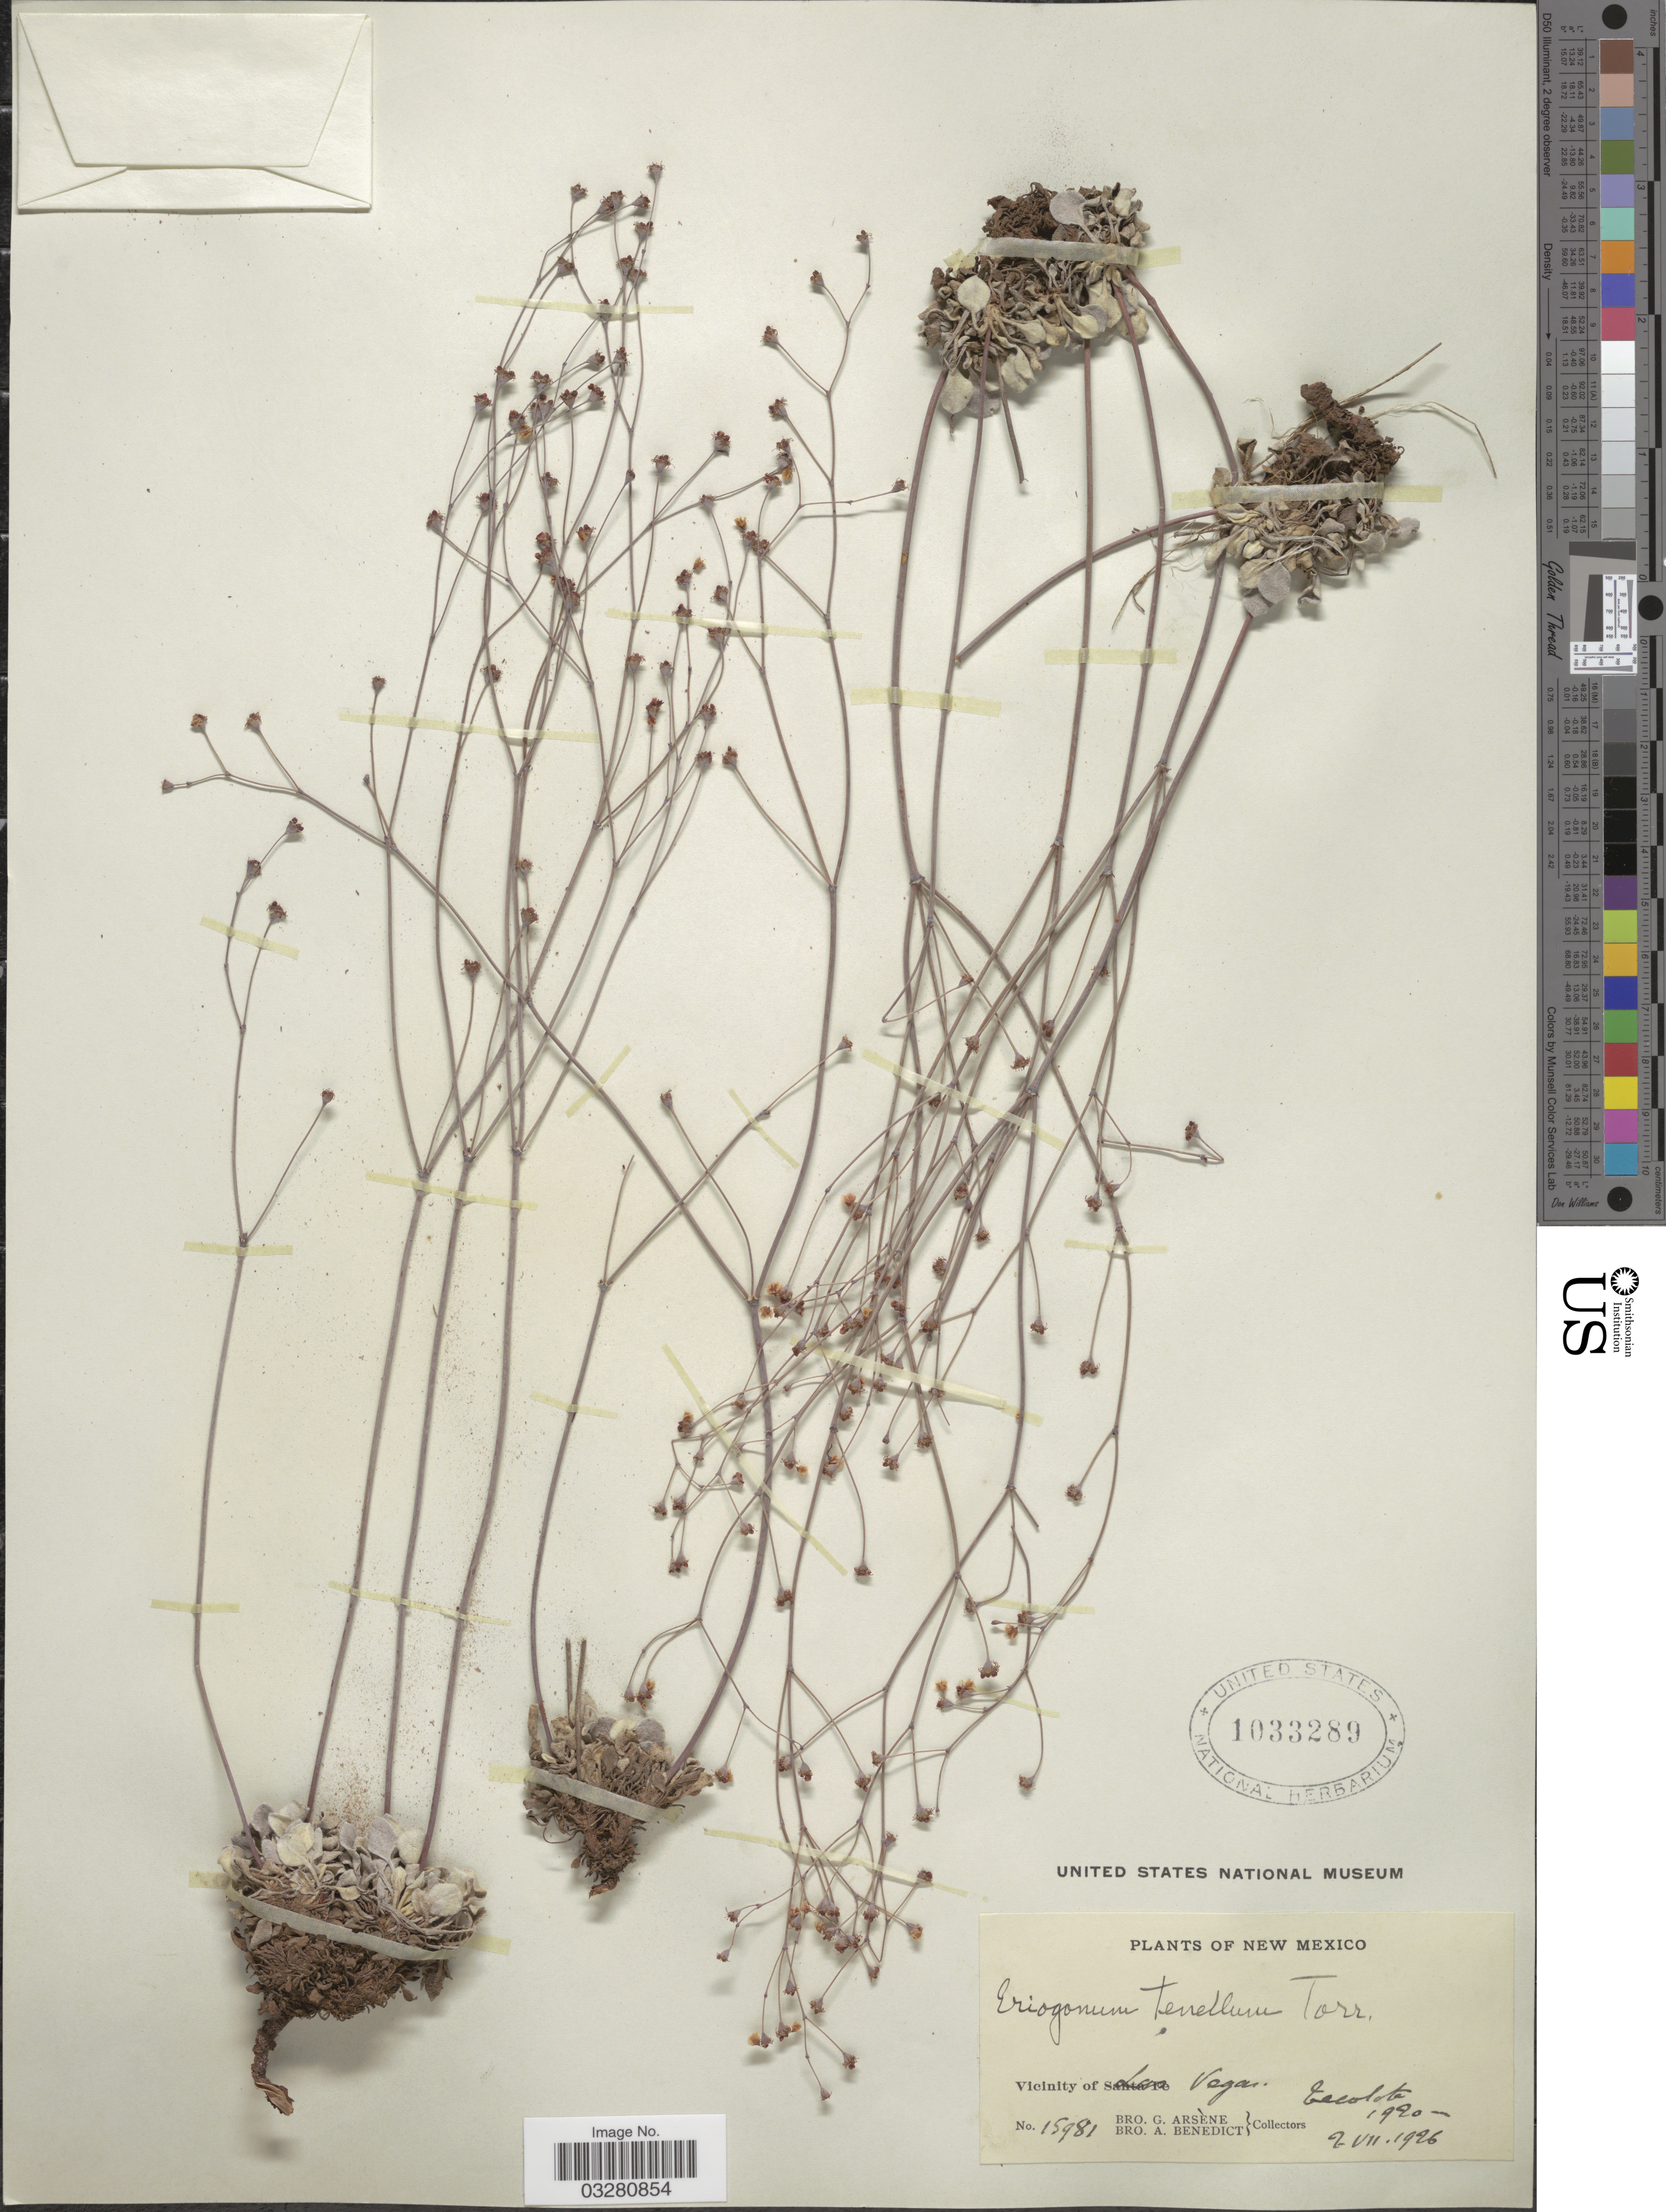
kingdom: Plantae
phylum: Tracheophyta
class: Magnoliopsida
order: Caryophyllales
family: Polygonaceae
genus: Eriogonum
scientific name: Eriogonum tenellum var. tenellum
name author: Torr.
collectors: Bro. G. Arsène & Bro. Benedict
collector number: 15981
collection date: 1926-11-09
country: United States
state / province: New Mexico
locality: Vicinity of Las Vegas. Tecolate.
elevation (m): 1920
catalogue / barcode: US 1033289